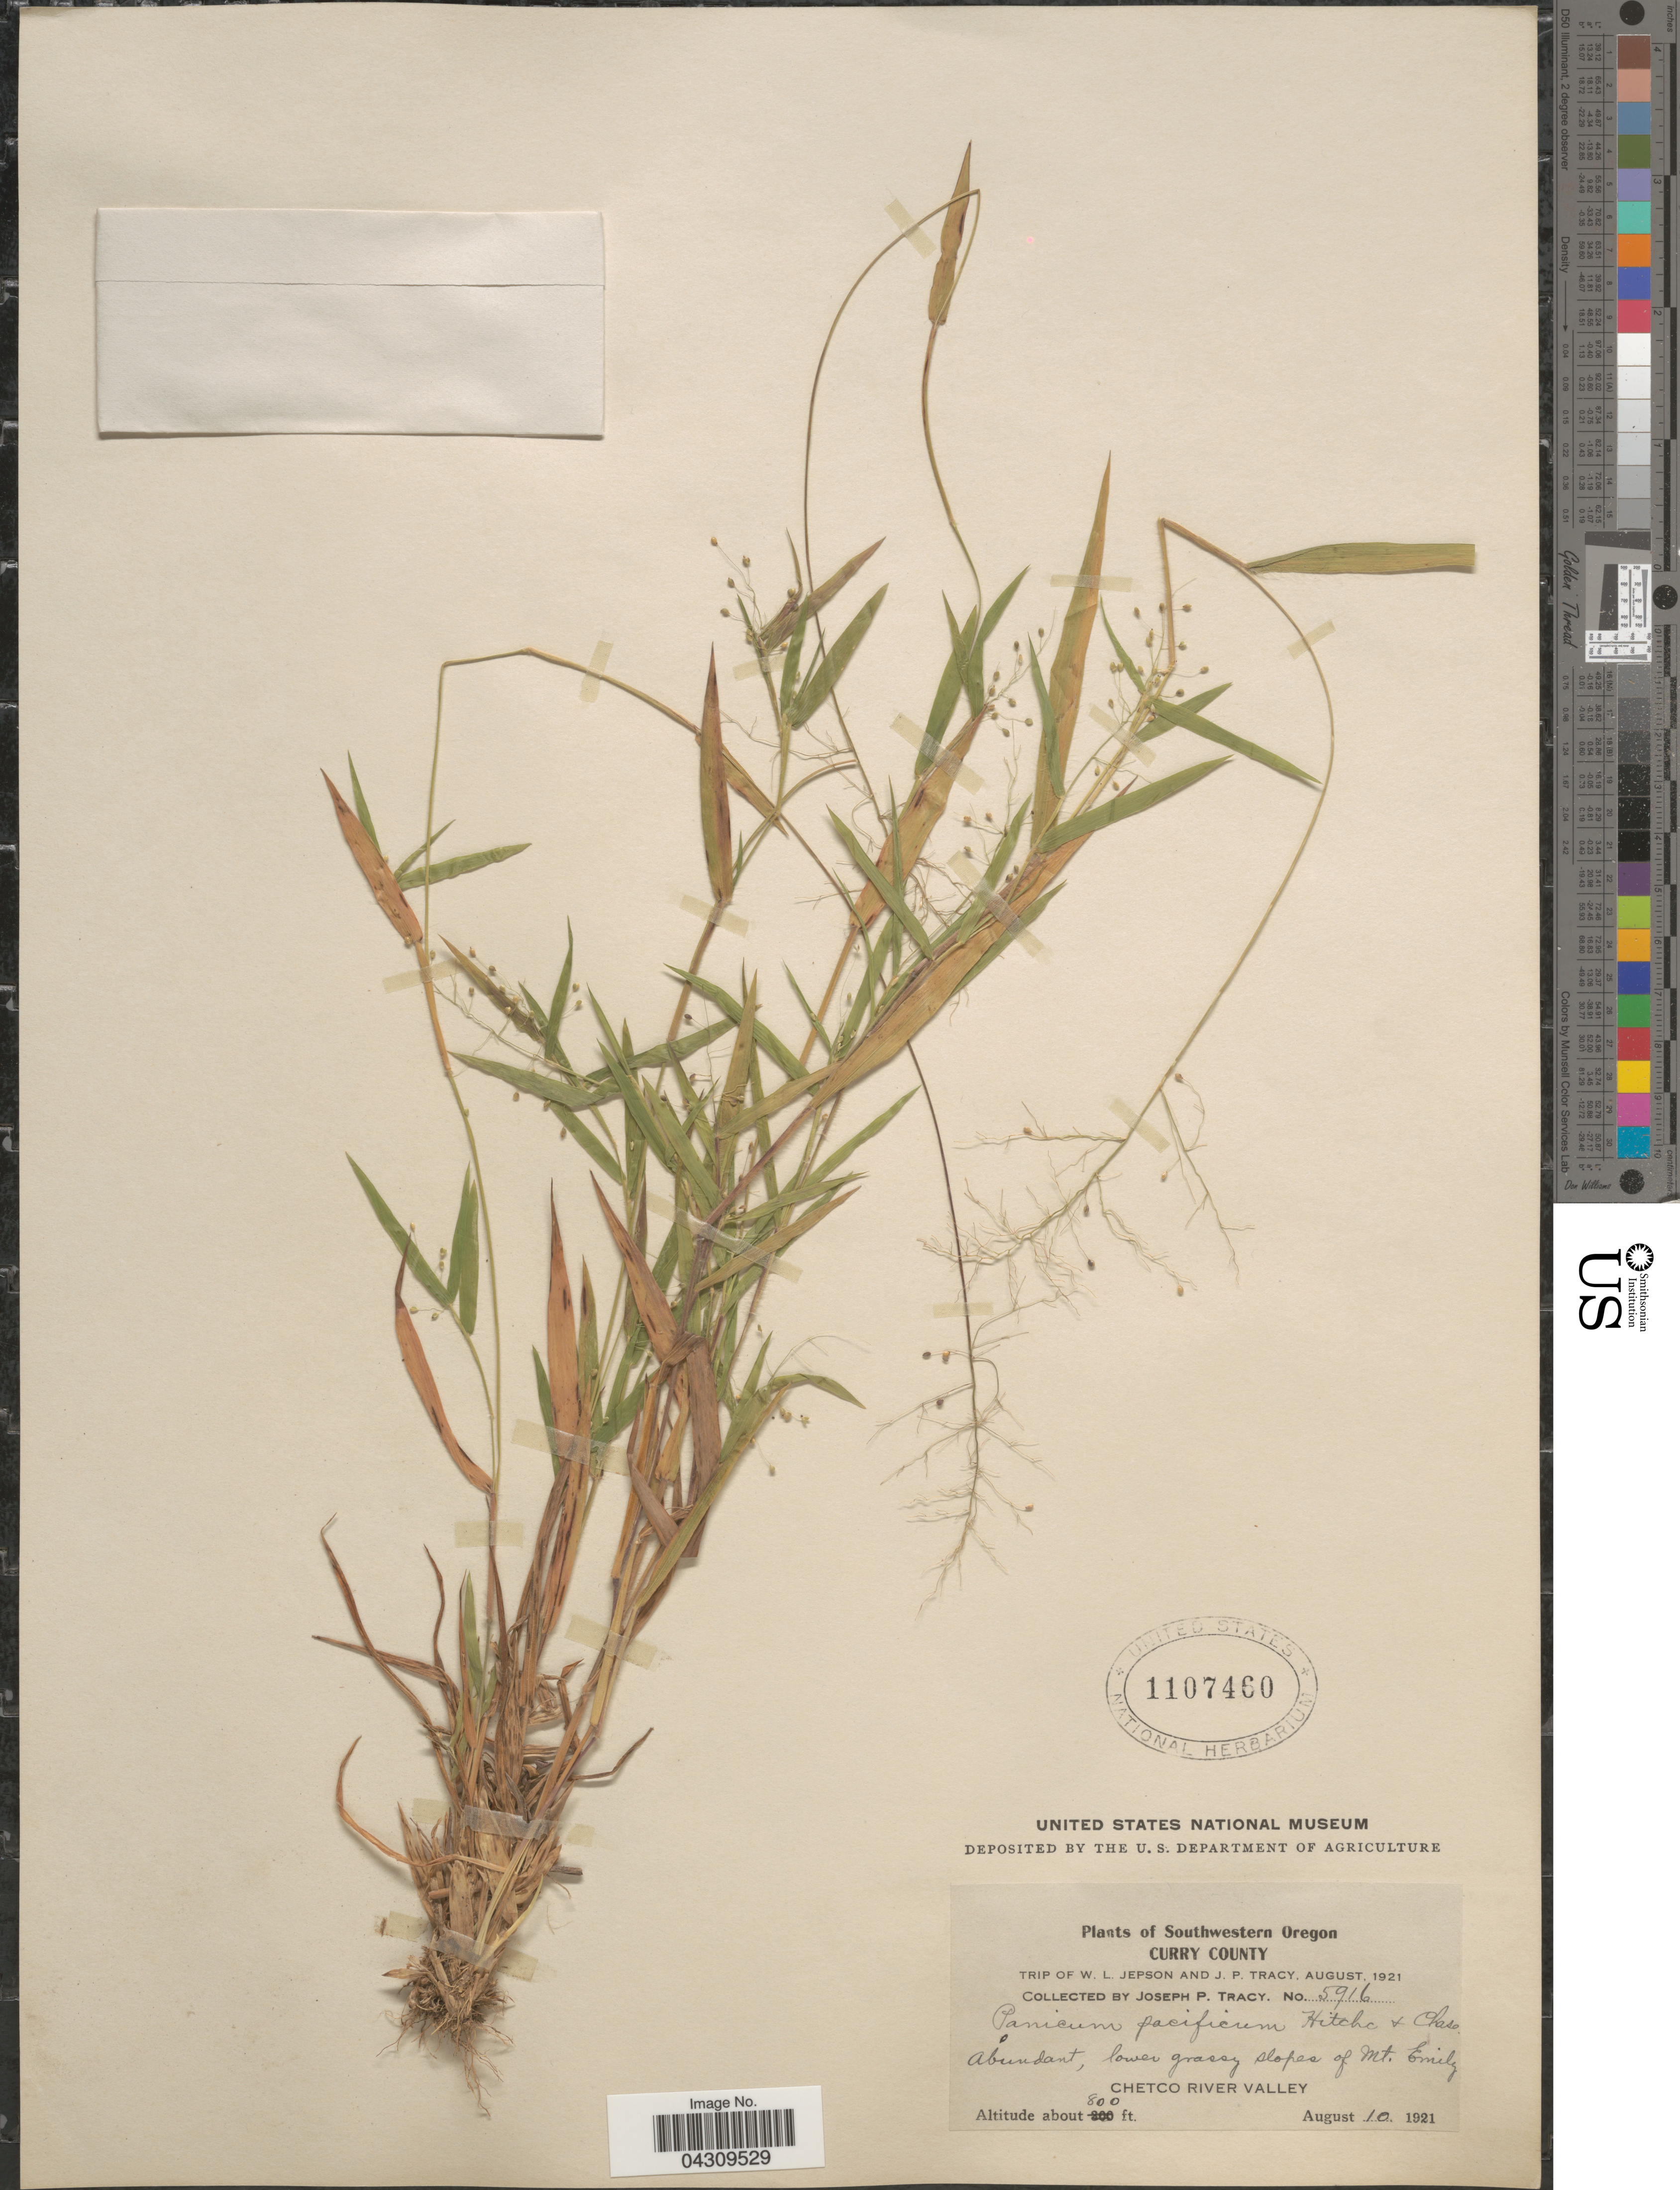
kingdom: Plantae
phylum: Tracheophyta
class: Liliopsida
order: Poales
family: Poaceae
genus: Dichanthelium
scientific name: Dichanthelium acuminatum var. acuminatum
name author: (Sw.) Gould & C.A. Clark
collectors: J. Tracy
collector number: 5916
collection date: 1921-08-10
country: United States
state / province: Oregon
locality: Southwestern Oregon. Curry County. Trip of W.L. Jepson and J.P. Tracy, August, 1921. Abundant, lower grassy slopes of Mt. Emily. Chetco River Valley. Chetco River Valley.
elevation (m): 244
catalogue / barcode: US 1107460